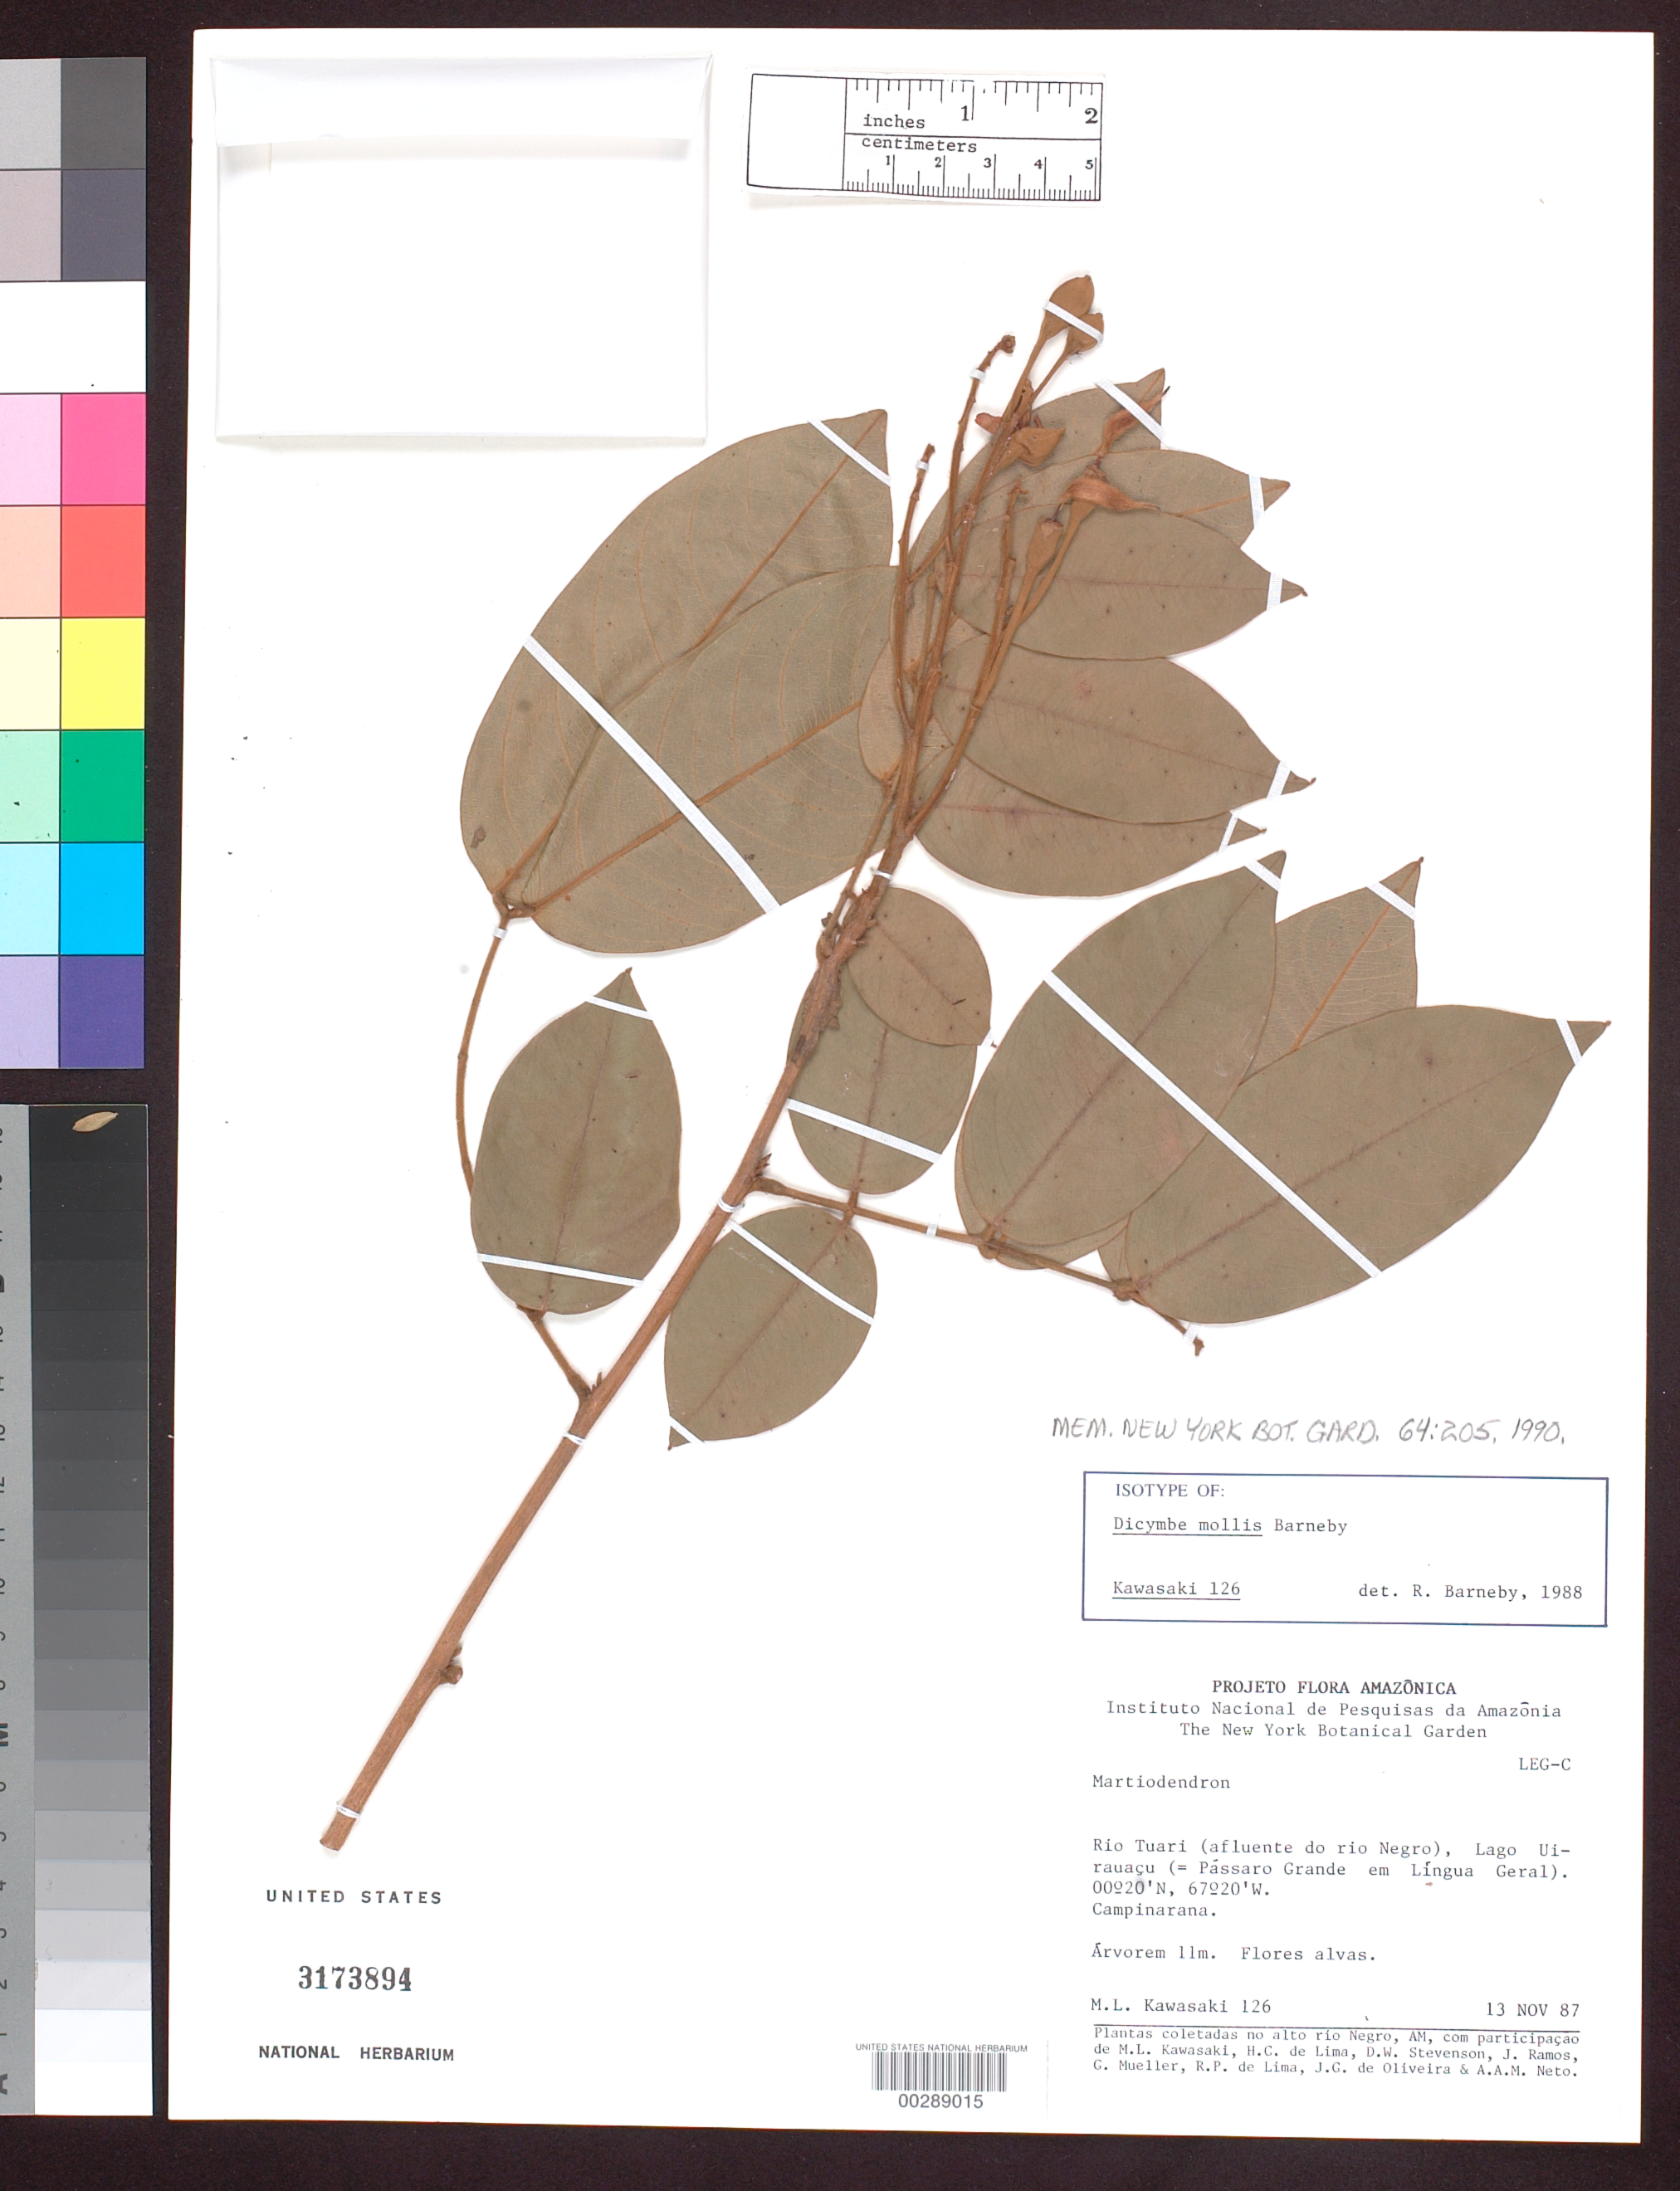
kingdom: Plantae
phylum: Tracheophyta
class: Magnoliopsida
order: Fabales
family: Fabaceae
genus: Dicymbe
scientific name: Dicymbe mollis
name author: Barneby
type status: Isotype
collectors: M. Kawasaki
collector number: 126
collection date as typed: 13 Nov 1987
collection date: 1987-11-13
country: Venezuela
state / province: Amazonas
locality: Rio Tuari, afluente with Rio Negro, Lake Uirauacu, Campinarana.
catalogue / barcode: US 3173894